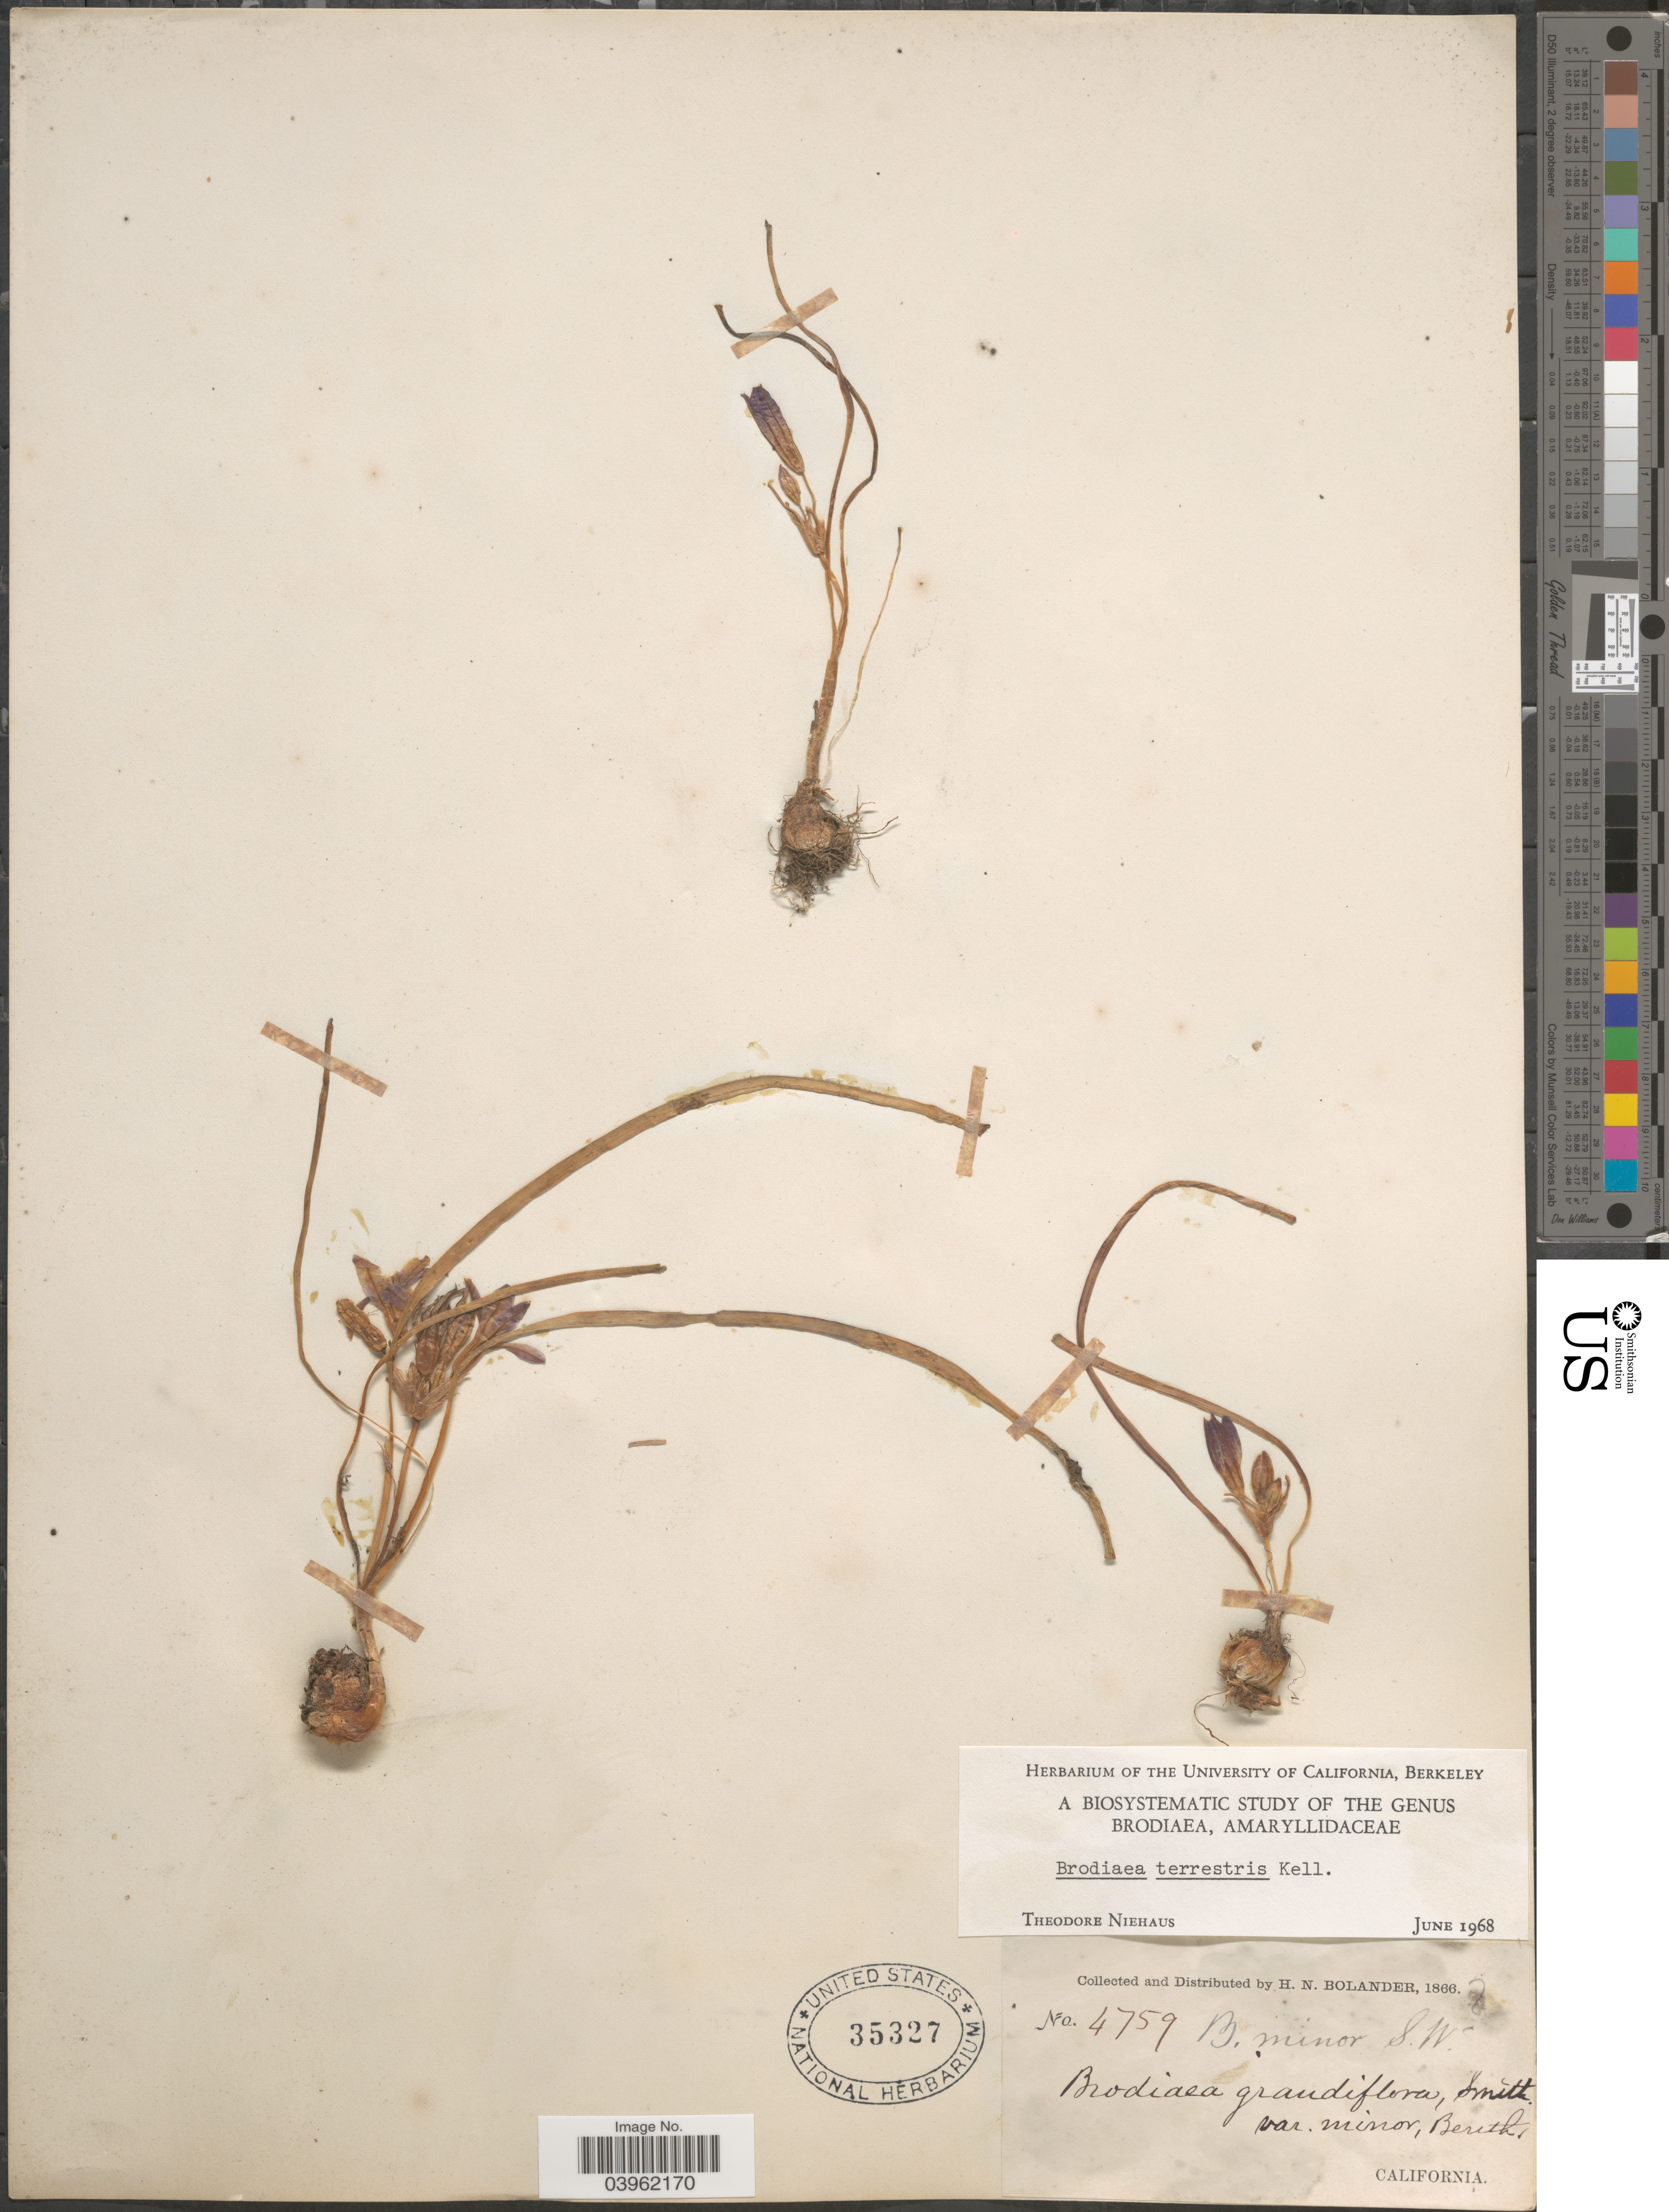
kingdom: Plantae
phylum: Tracheophyta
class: Liliopsida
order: Asparagales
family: Asparagaceae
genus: Brodiaea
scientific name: Brodiaea terrestris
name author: Kellogg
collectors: H. Bolander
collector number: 4759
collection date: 1866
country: United States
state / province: California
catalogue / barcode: US 35327